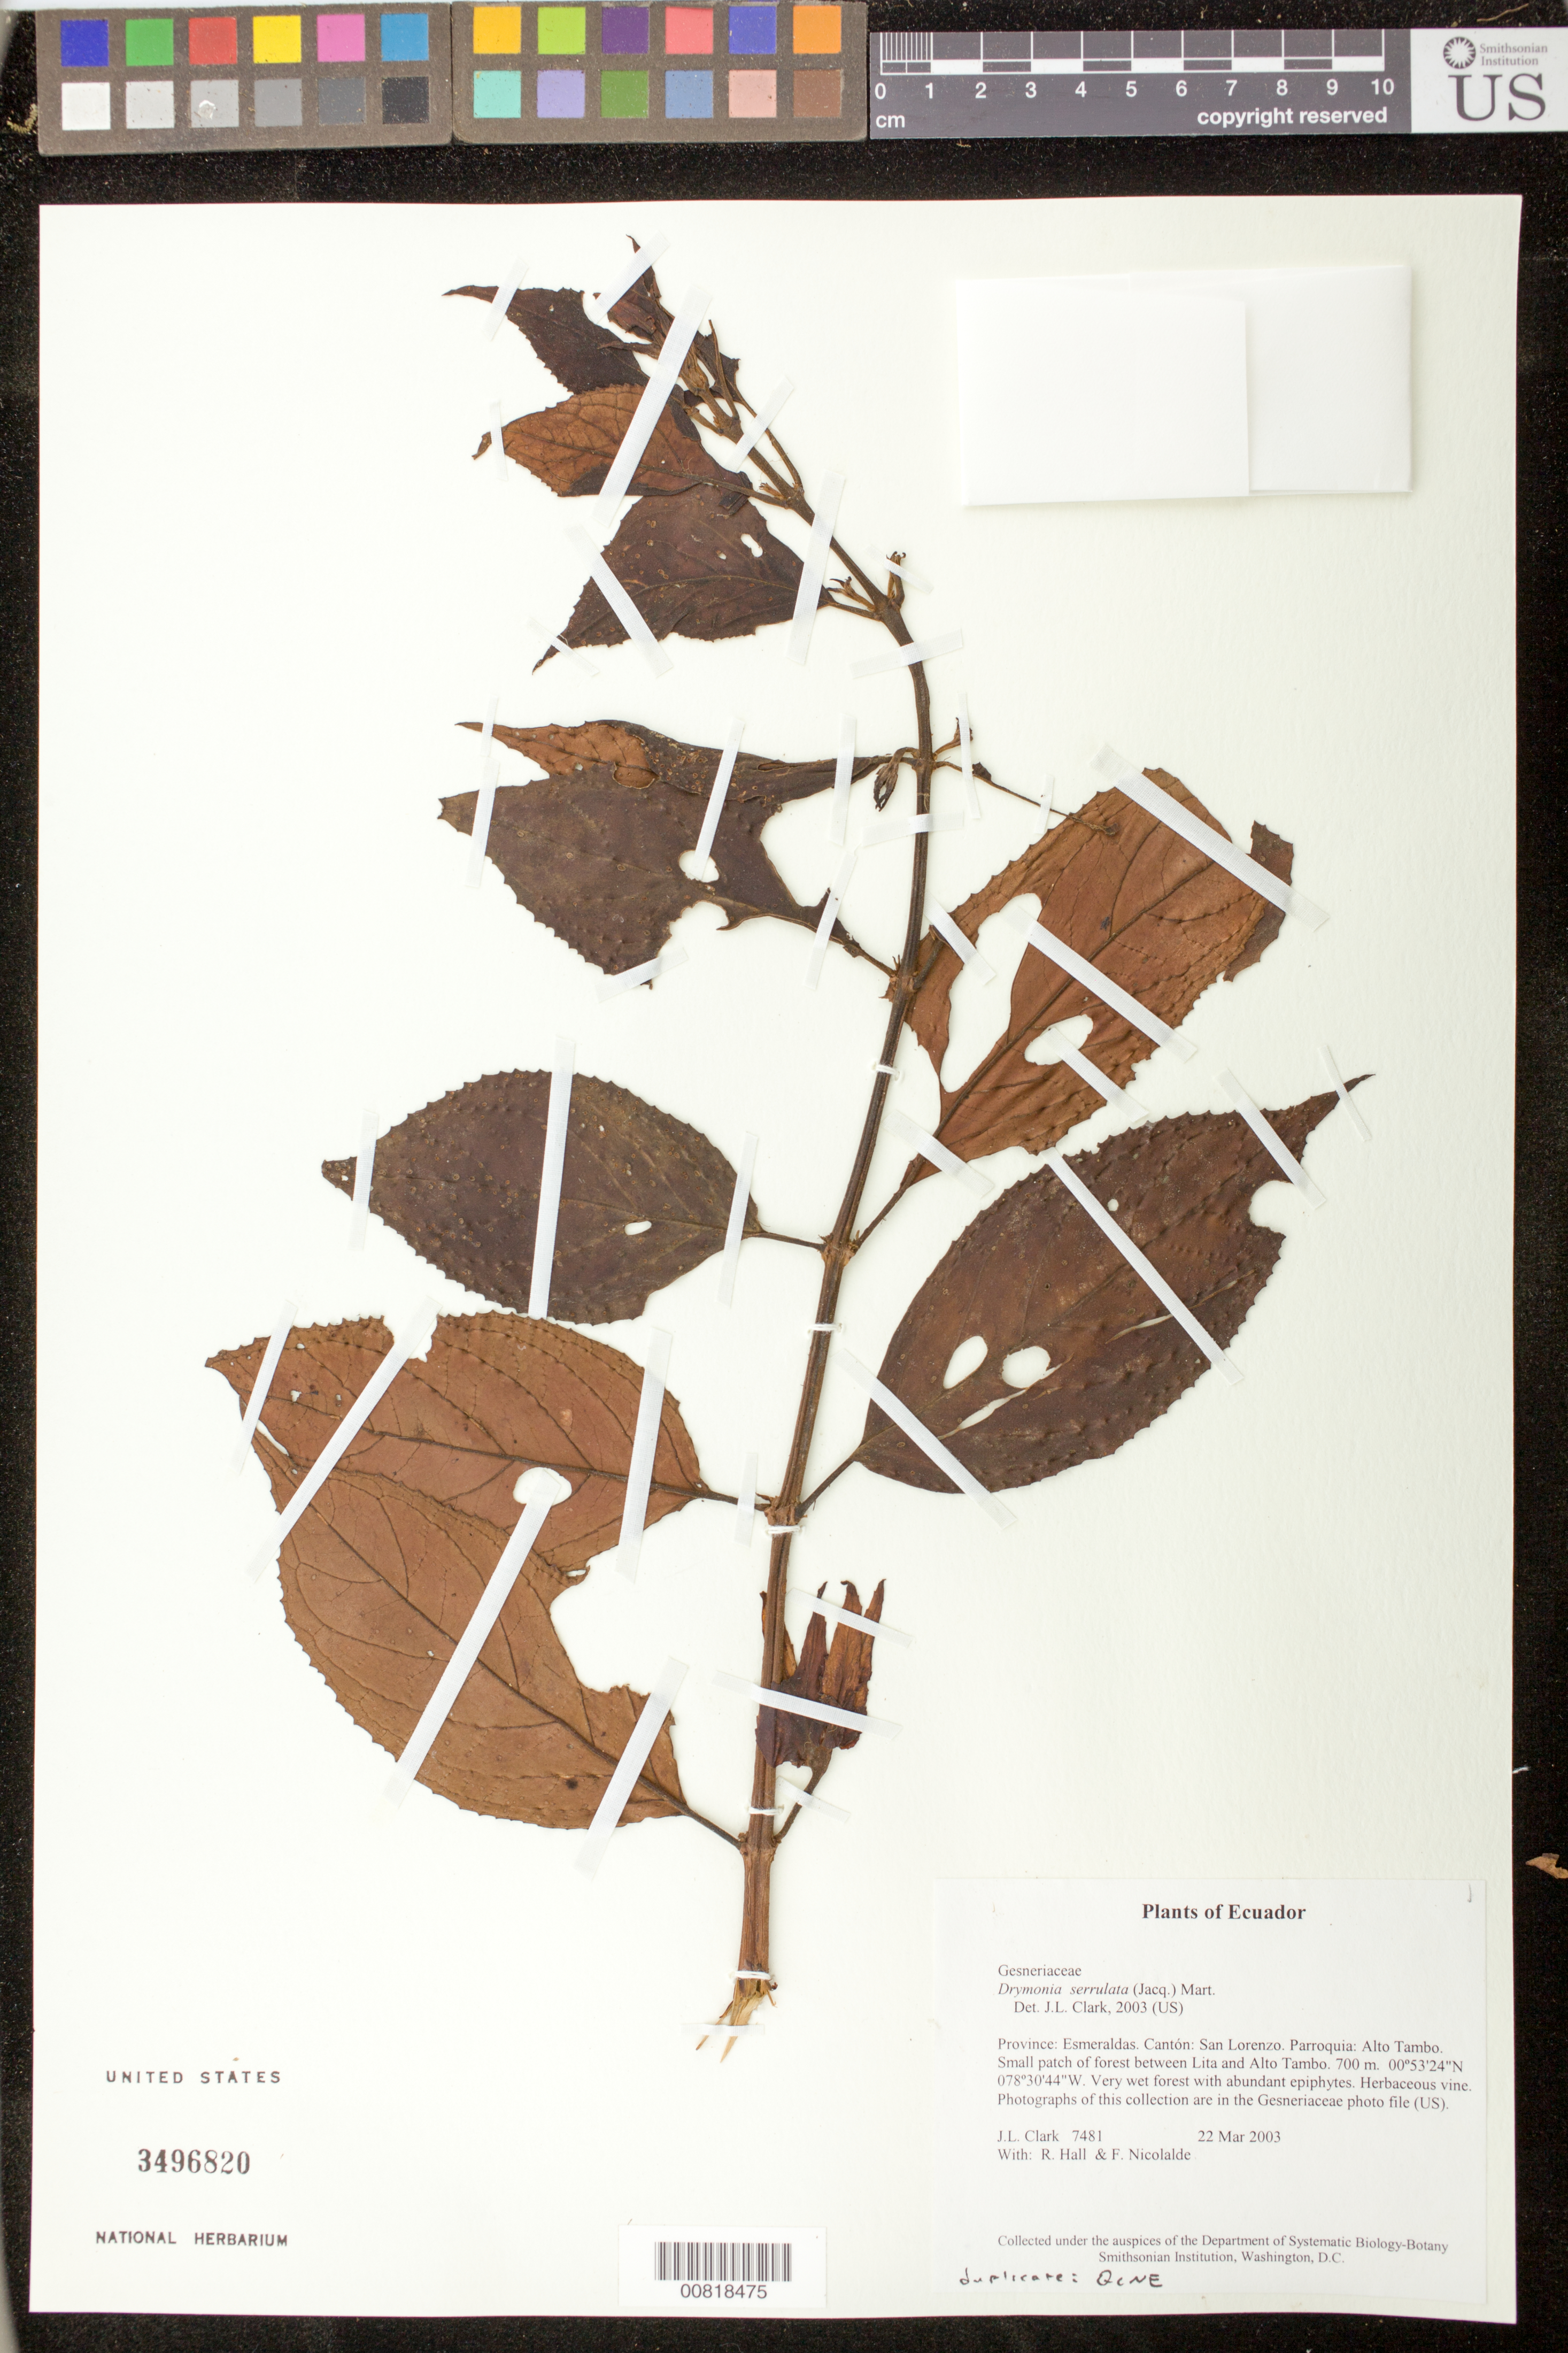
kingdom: Plantae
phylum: Tracheophyta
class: Magnoliopsida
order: Lamiales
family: Gesneriaceae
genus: Drymonia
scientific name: Drymonia serrulata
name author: (Jacq.) Mart.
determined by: Clark, J. L., (SEL), The Marie Selby Botanical Garden (UNITED STATES)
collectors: J. L. Clark, R. Hall & F. Nicolalde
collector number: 7481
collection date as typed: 22 Mar 2003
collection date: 2003-03-22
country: Ecuador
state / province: Esmeraldas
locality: San Lorenzo. Parroquia: Alto Tambo. Small patch of forest between Lita and Alto Tambo.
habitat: Very wet forest with abundant epiphytes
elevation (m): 700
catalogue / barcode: US 3496820